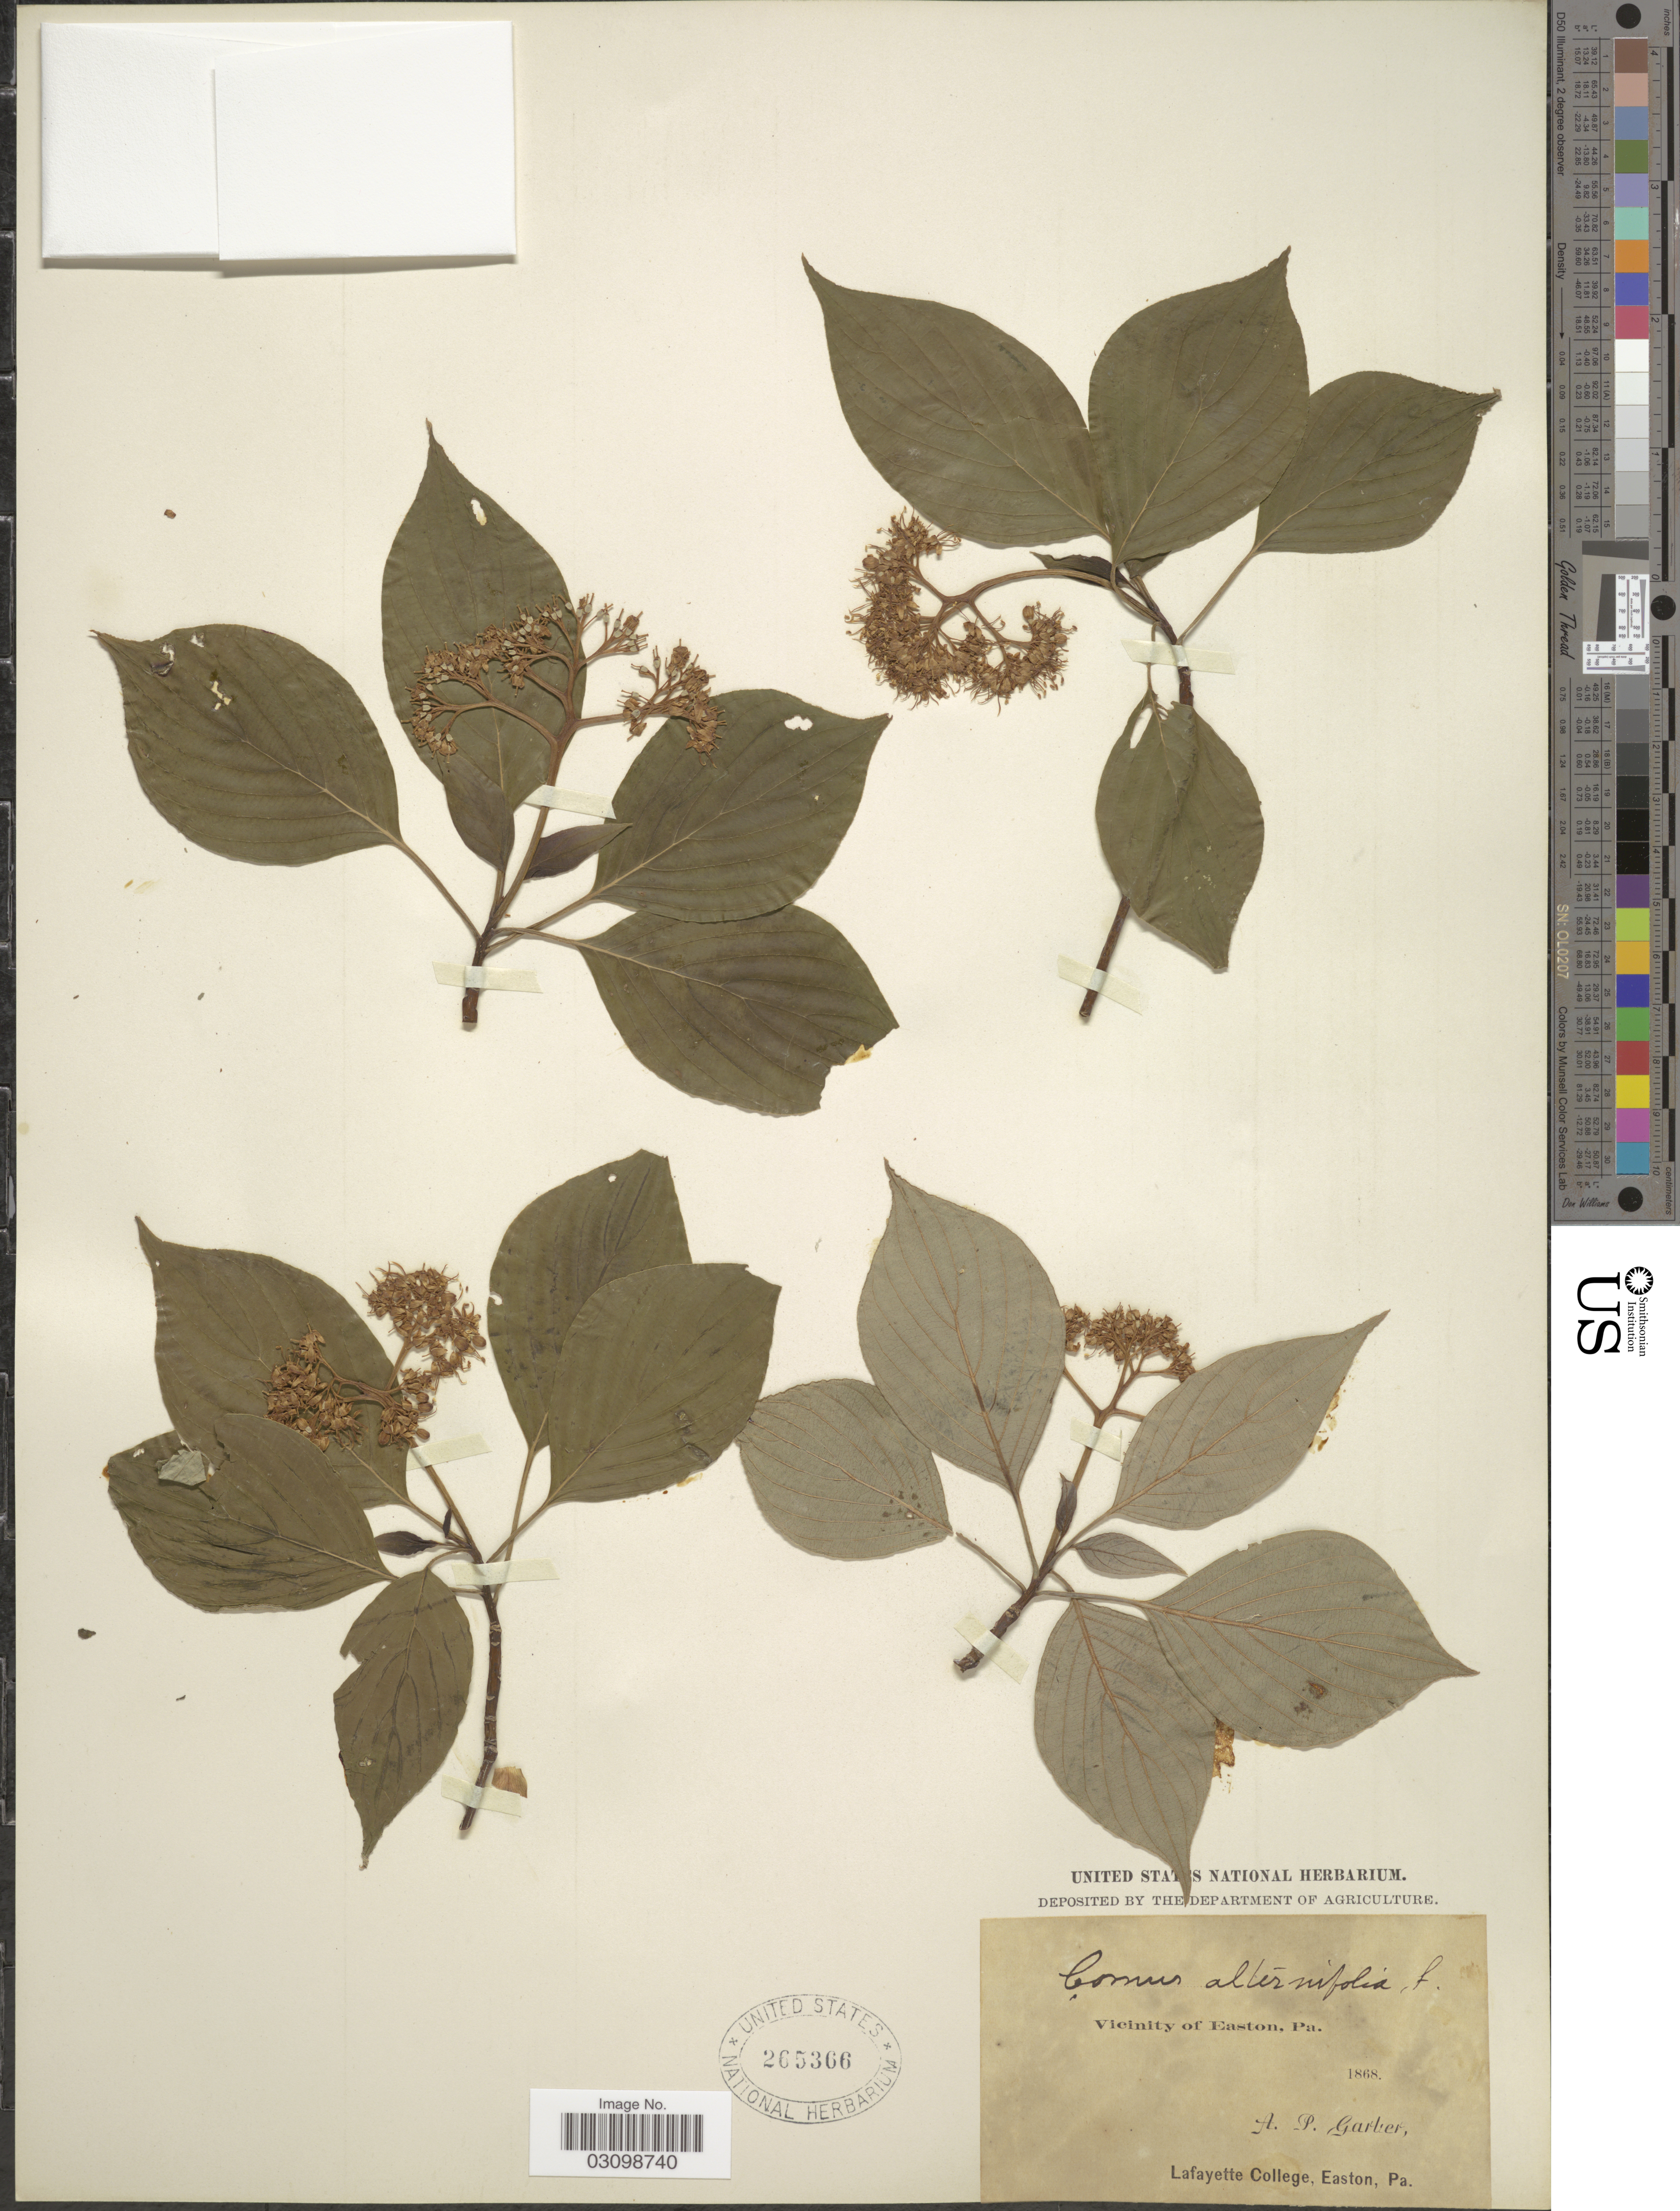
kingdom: Plantae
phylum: Tracheophyta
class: Magnoliopsida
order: Cornales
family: Cornaceae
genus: Cornus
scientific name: Cornus alternifolia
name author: L.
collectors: A. P. Garber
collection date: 1868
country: United States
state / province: Pennsylvania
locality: Vicinity of Easton, Pa.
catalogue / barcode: US 265366